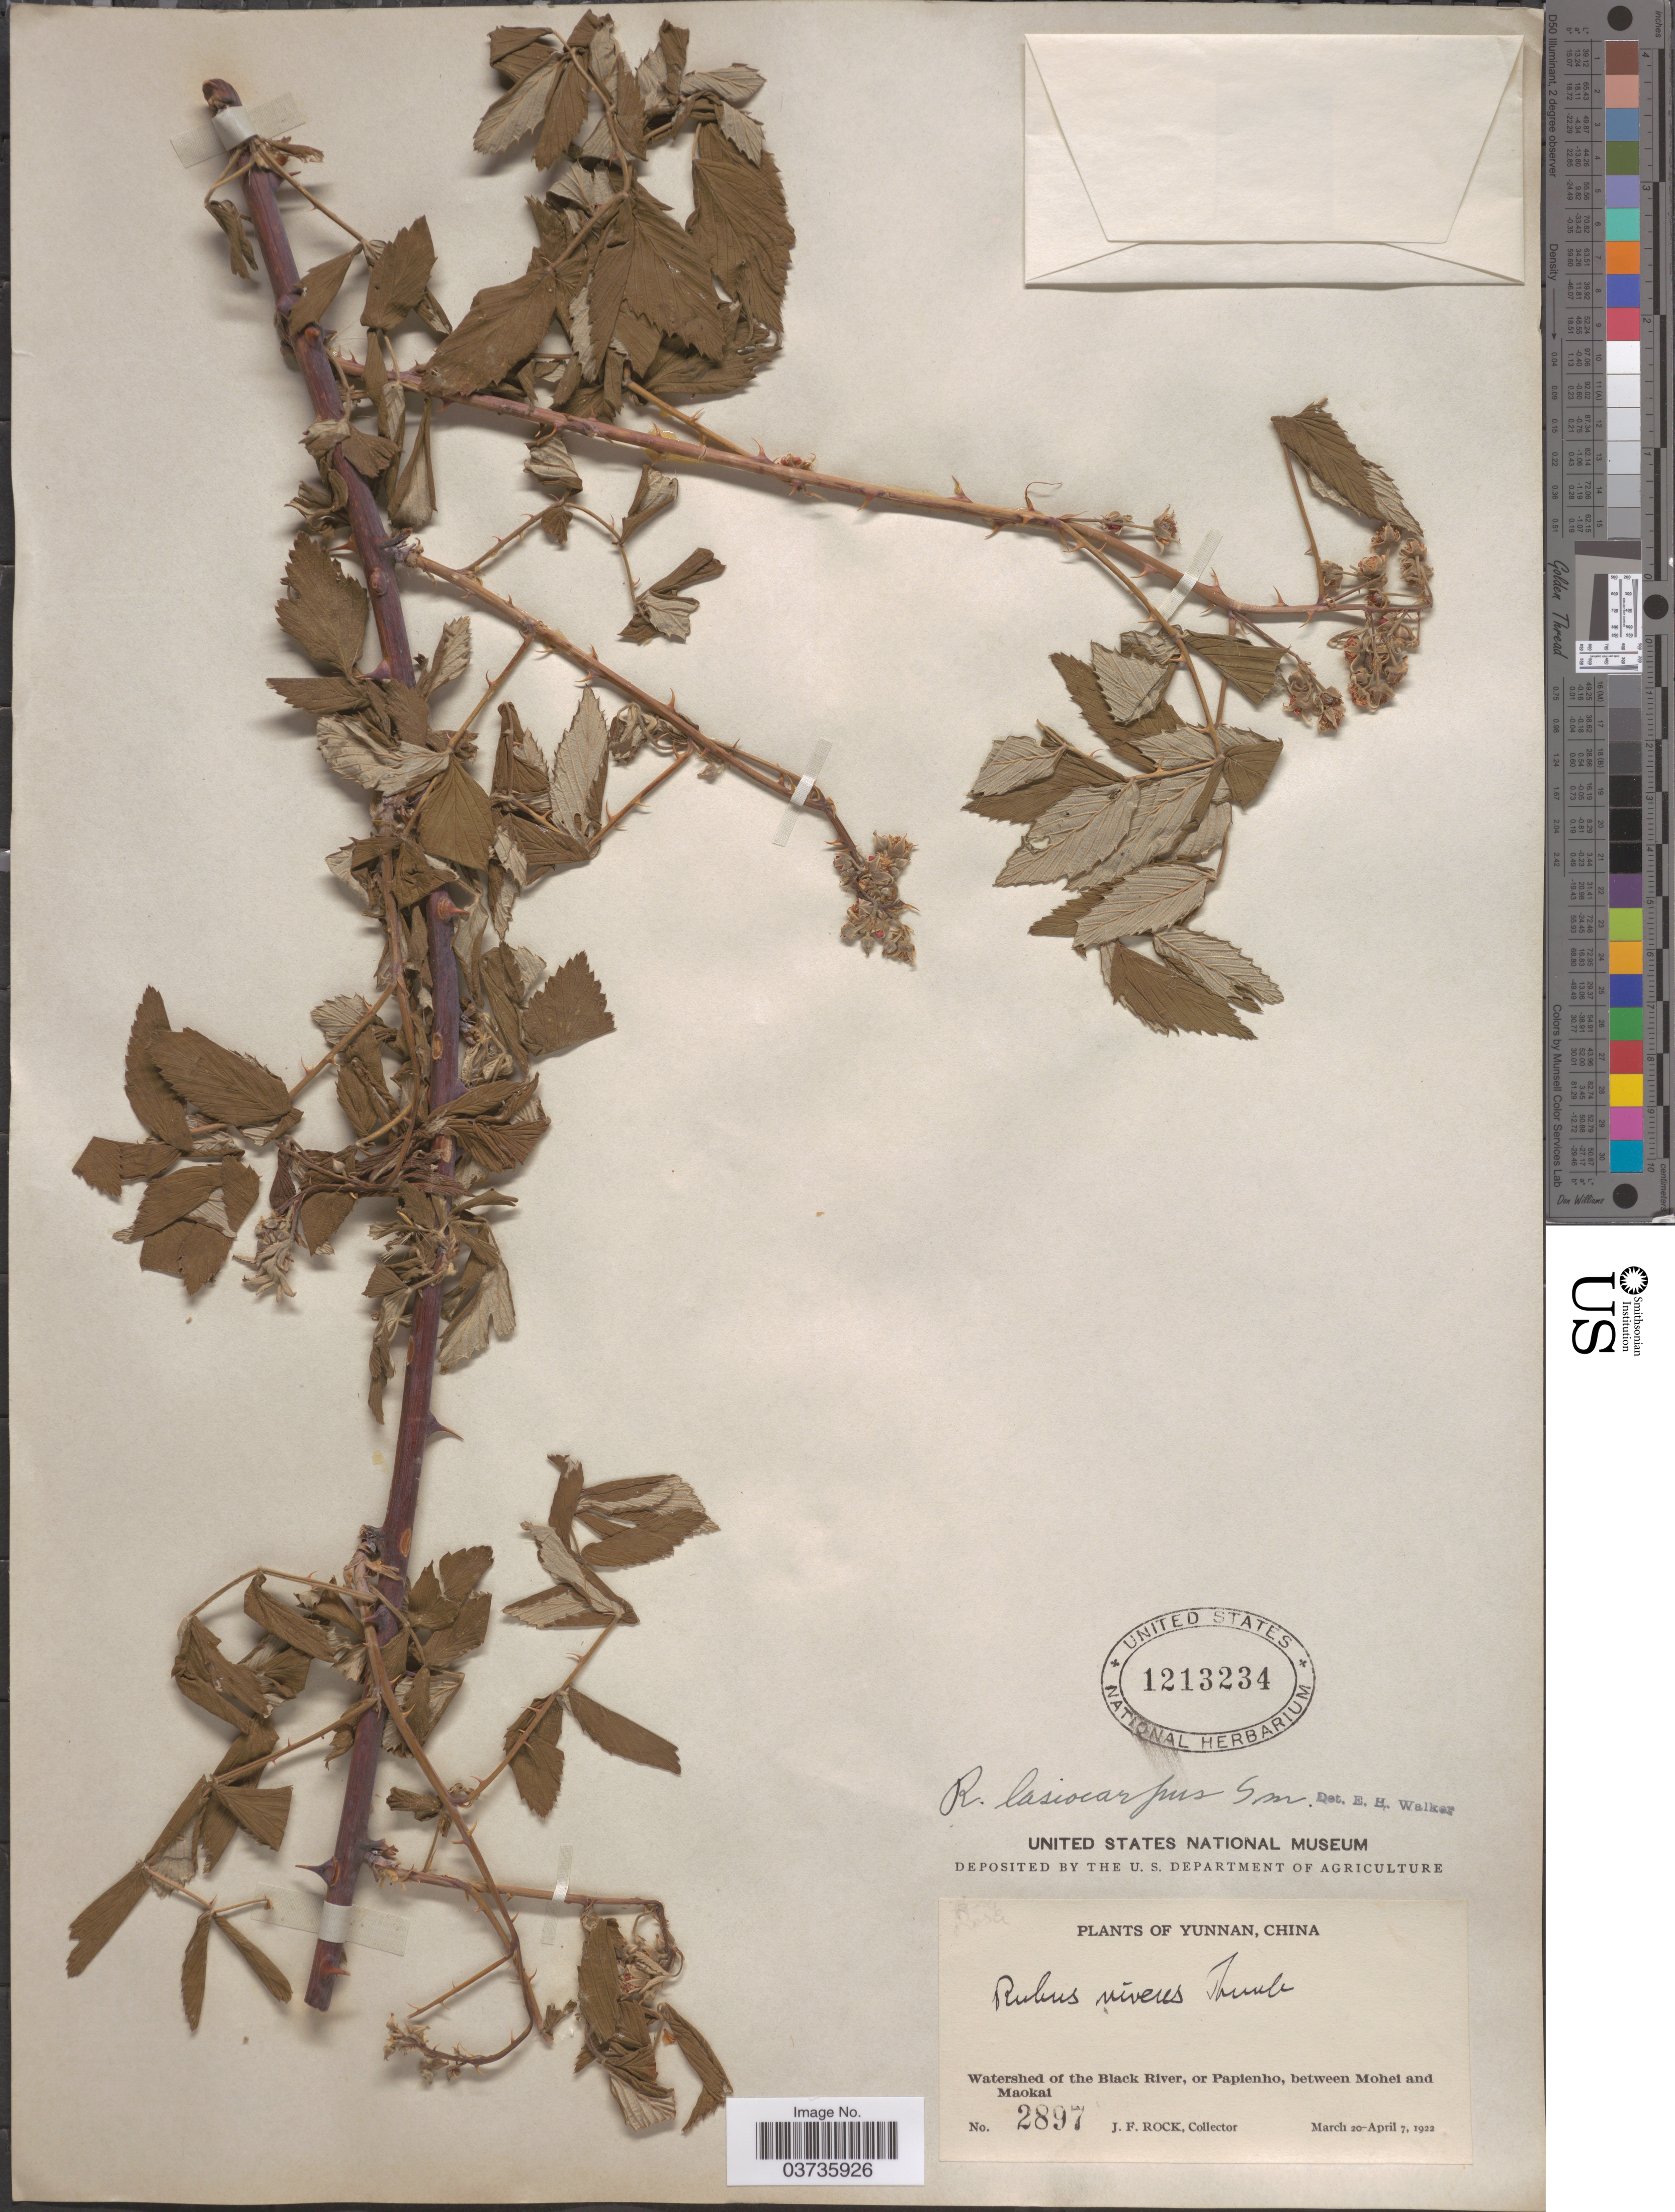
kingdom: Plantae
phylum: Tracheophyta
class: Magnoliopsida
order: Rosales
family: Rosaceae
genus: Rubus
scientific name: Rubus lasiocarpus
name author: W.C.R. Watson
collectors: J. Rock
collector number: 2897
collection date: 1922-03-20/1922-04-07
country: China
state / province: Yunnan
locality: Watershed of the Black River, or Papienho, between Mohei and Maokai.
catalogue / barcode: US 1213234